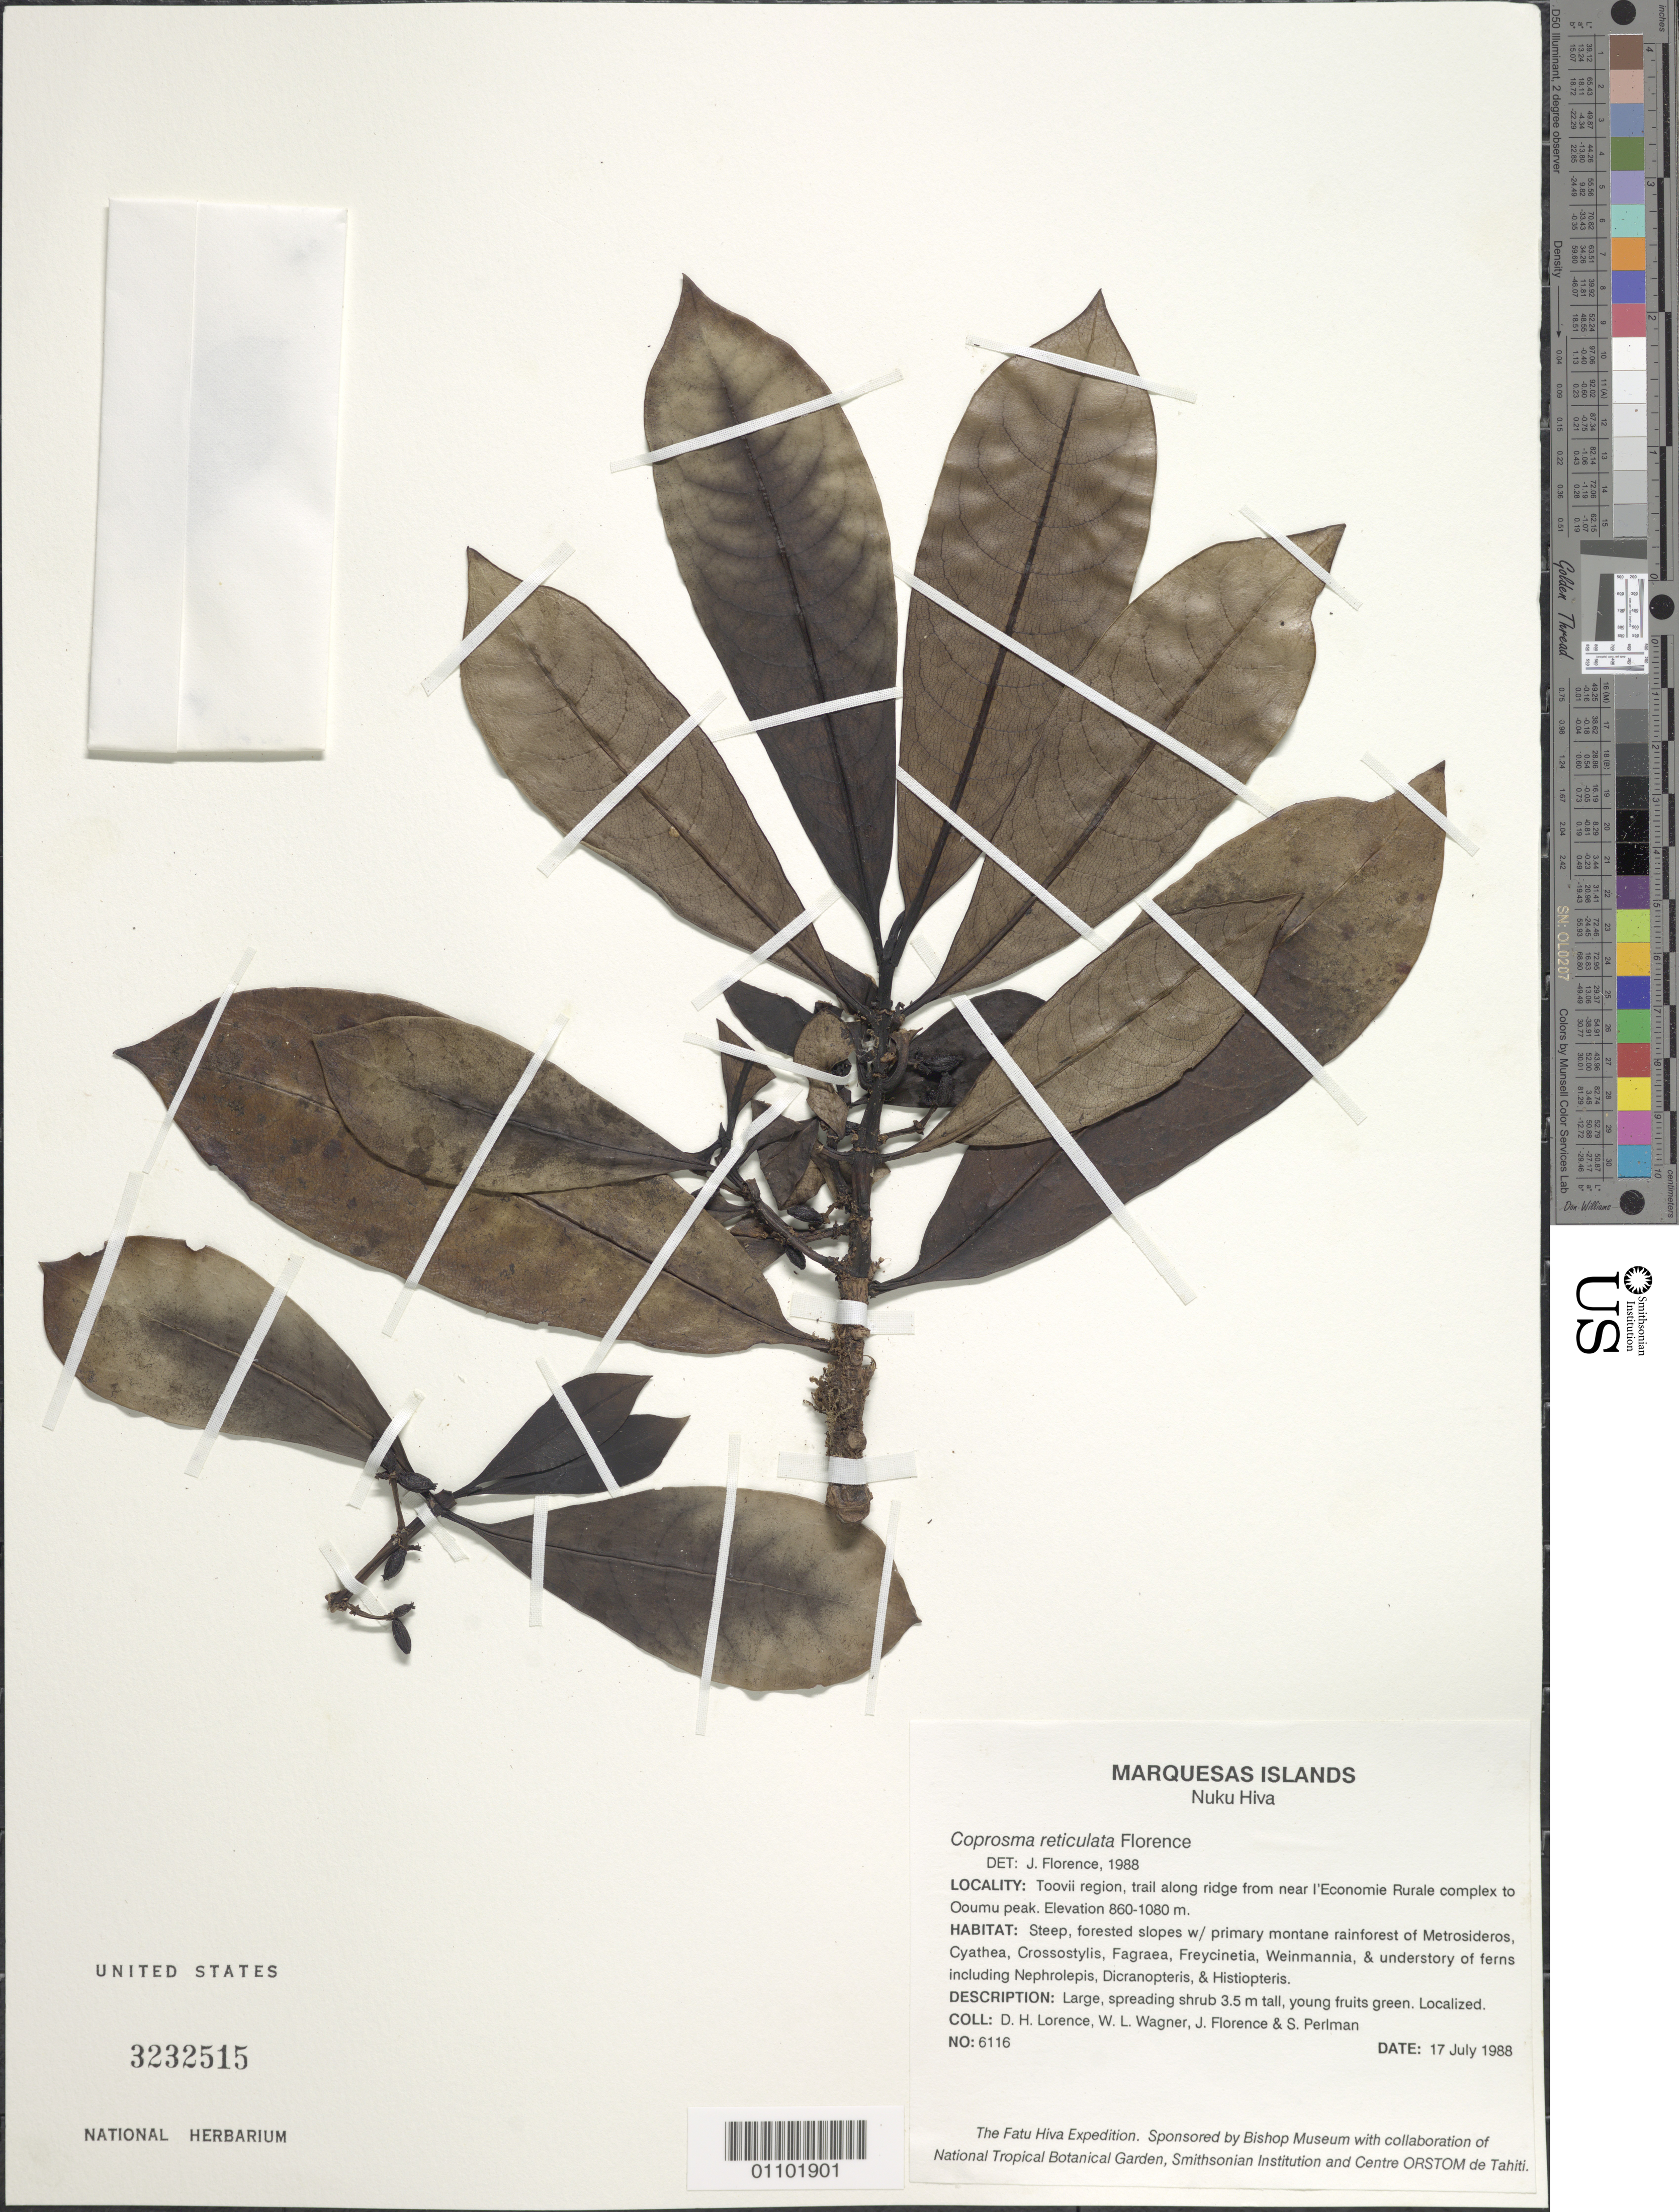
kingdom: Plantae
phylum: Tracheophyta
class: Magnoliopsida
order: Gentianales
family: Rubiaceae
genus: Coprosma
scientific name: Coprosma reticulata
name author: J. Florence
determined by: Florence, J.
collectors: D. Lorence, W. L. Wagner, J. Florence & S. P. Perlman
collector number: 6116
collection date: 1988-07-17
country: French Polynesia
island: Nuku Hiva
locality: Toovii region, trail along ridge from near l'Economie Rurale complex to Ooumu peak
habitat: Steep, forested slopes w/ primary montane rainforest of Metrosideros, Cyathea, Crossostylis, Fagraea, Freycinetia, Weinmannia, & understory of ferns including Nephrolepis, Dicranopteris, & Histiopteri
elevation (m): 860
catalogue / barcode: US 3232515